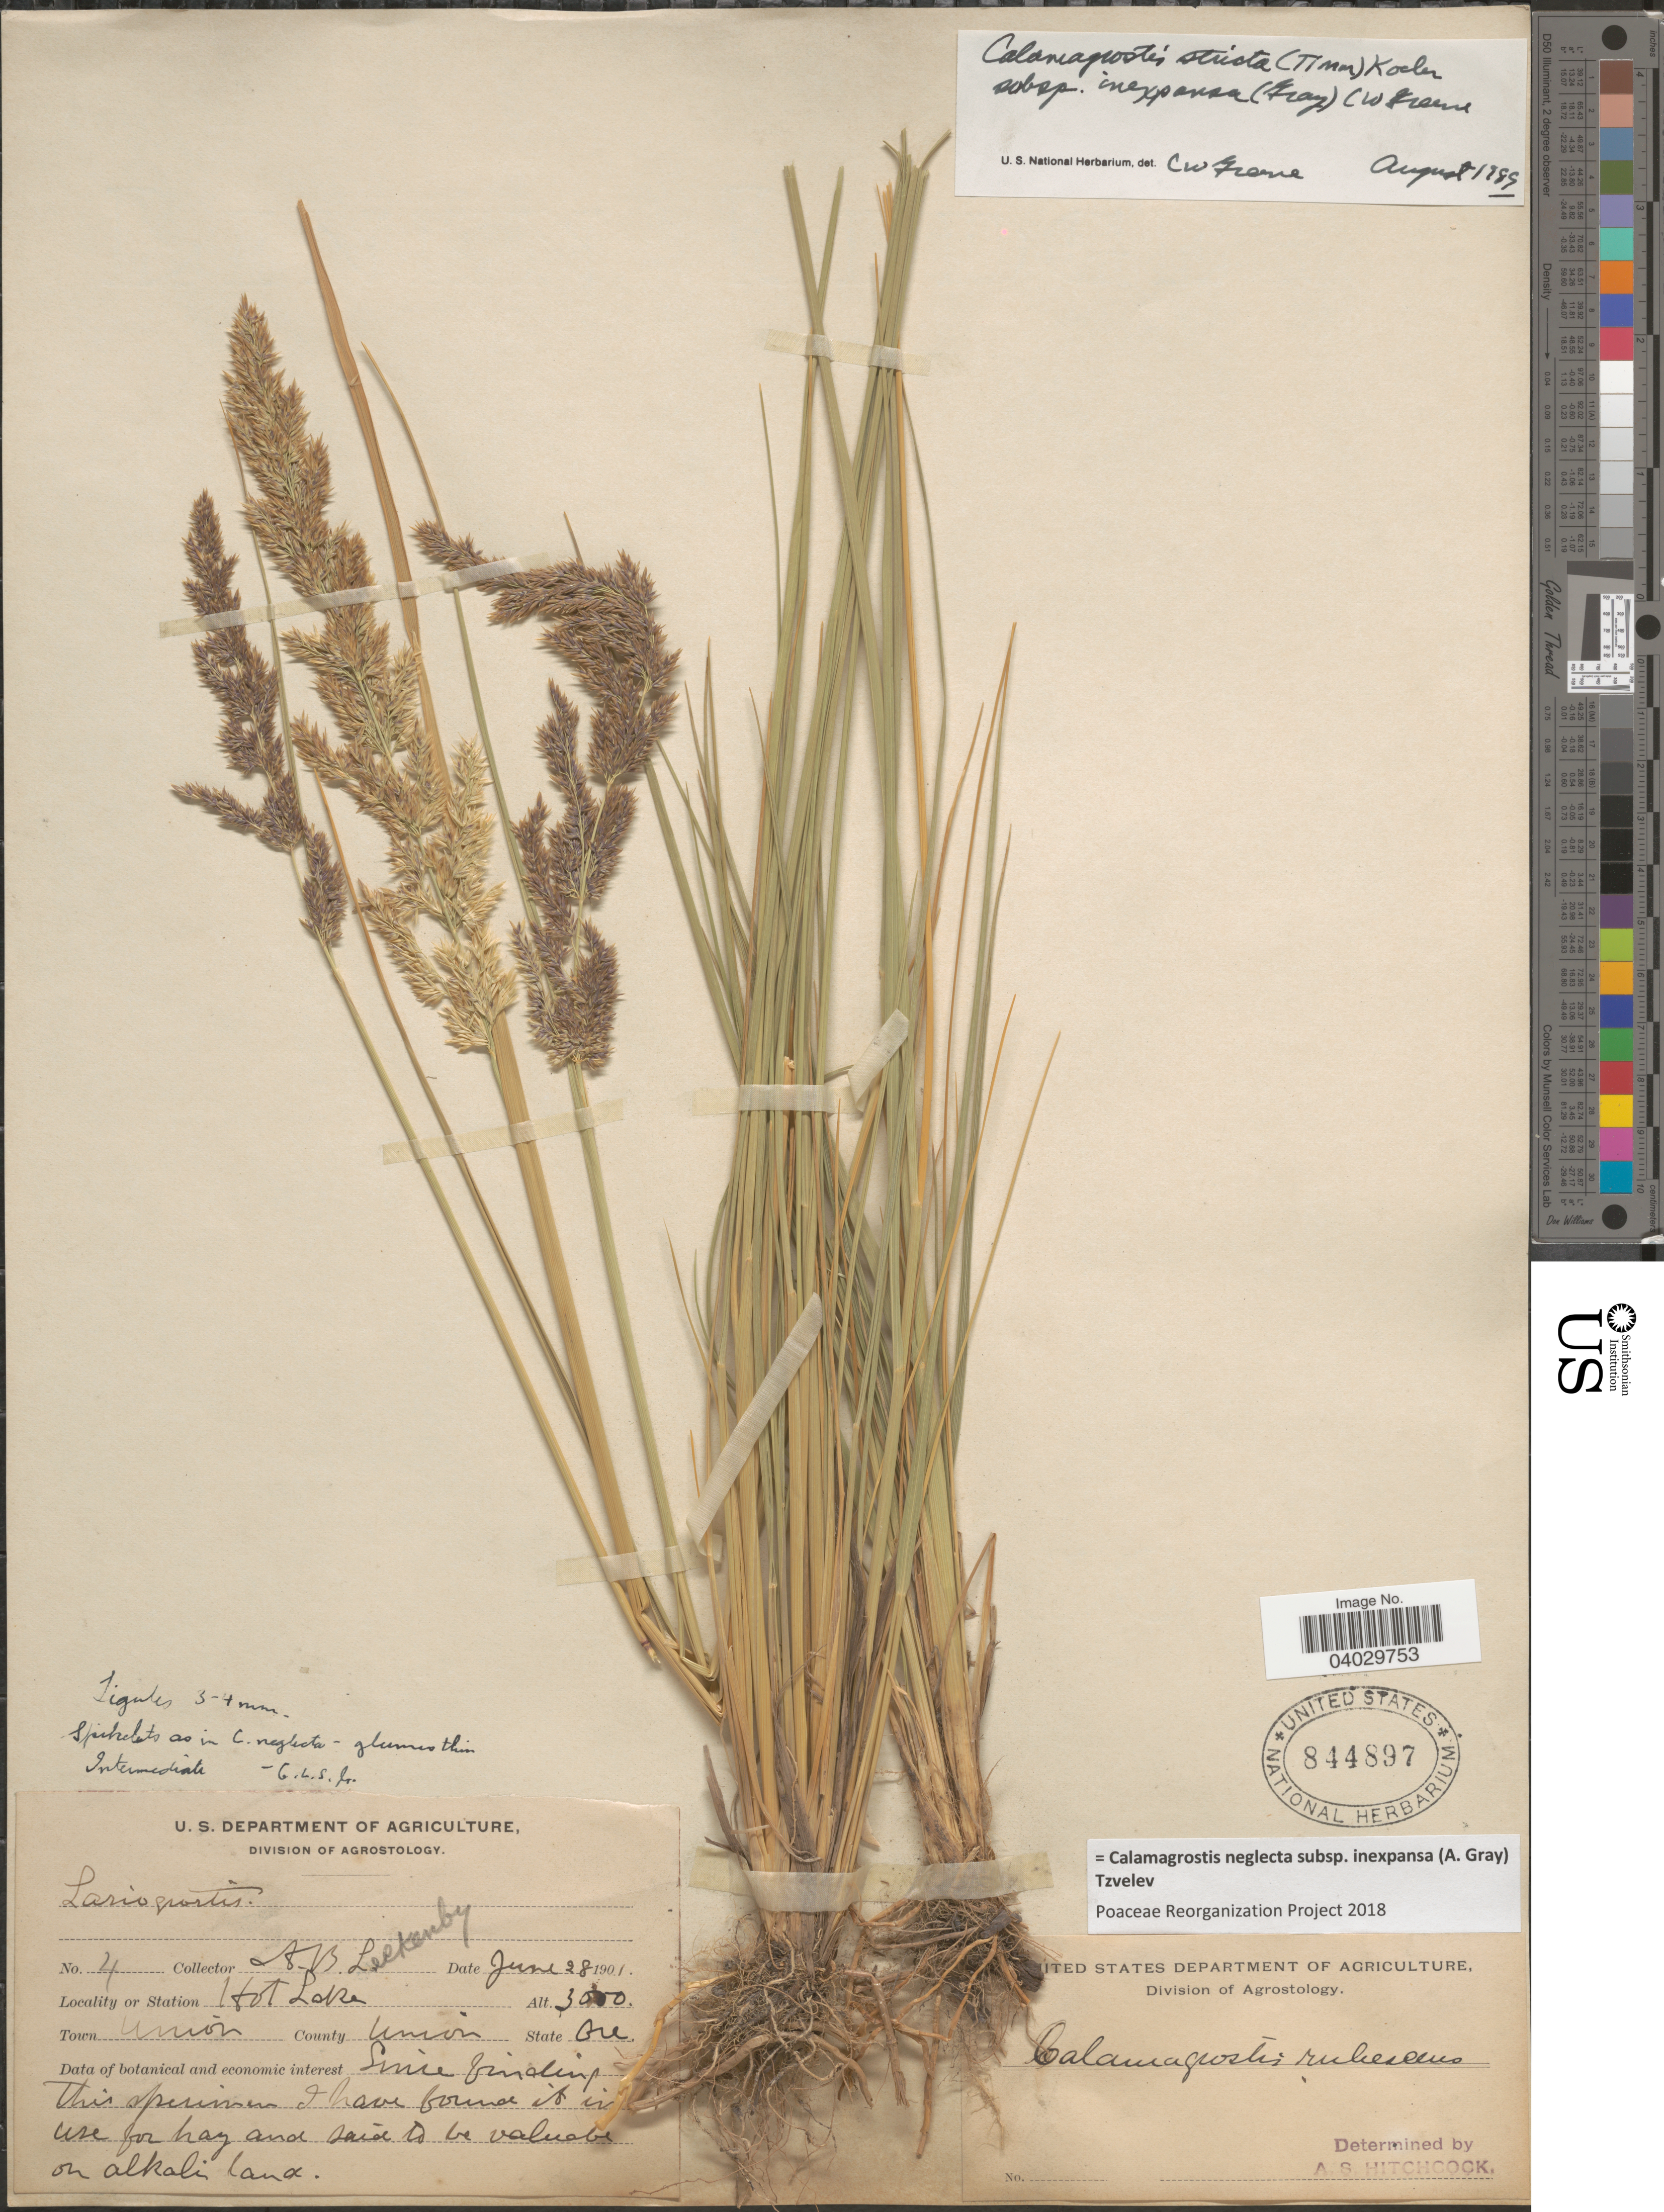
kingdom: Plantae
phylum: Tracheophyta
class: Liliopsida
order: Poales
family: Poaceae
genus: Calamagrostis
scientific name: Calamagrostis neglecta subsp. inexpansa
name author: (A. Gray) Tzvelev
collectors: A. Leckenby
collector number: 4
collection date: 1901-06-28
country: United States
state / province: Oregon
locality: Hot Lake. Town Union. County Union.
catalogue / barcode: US 844897